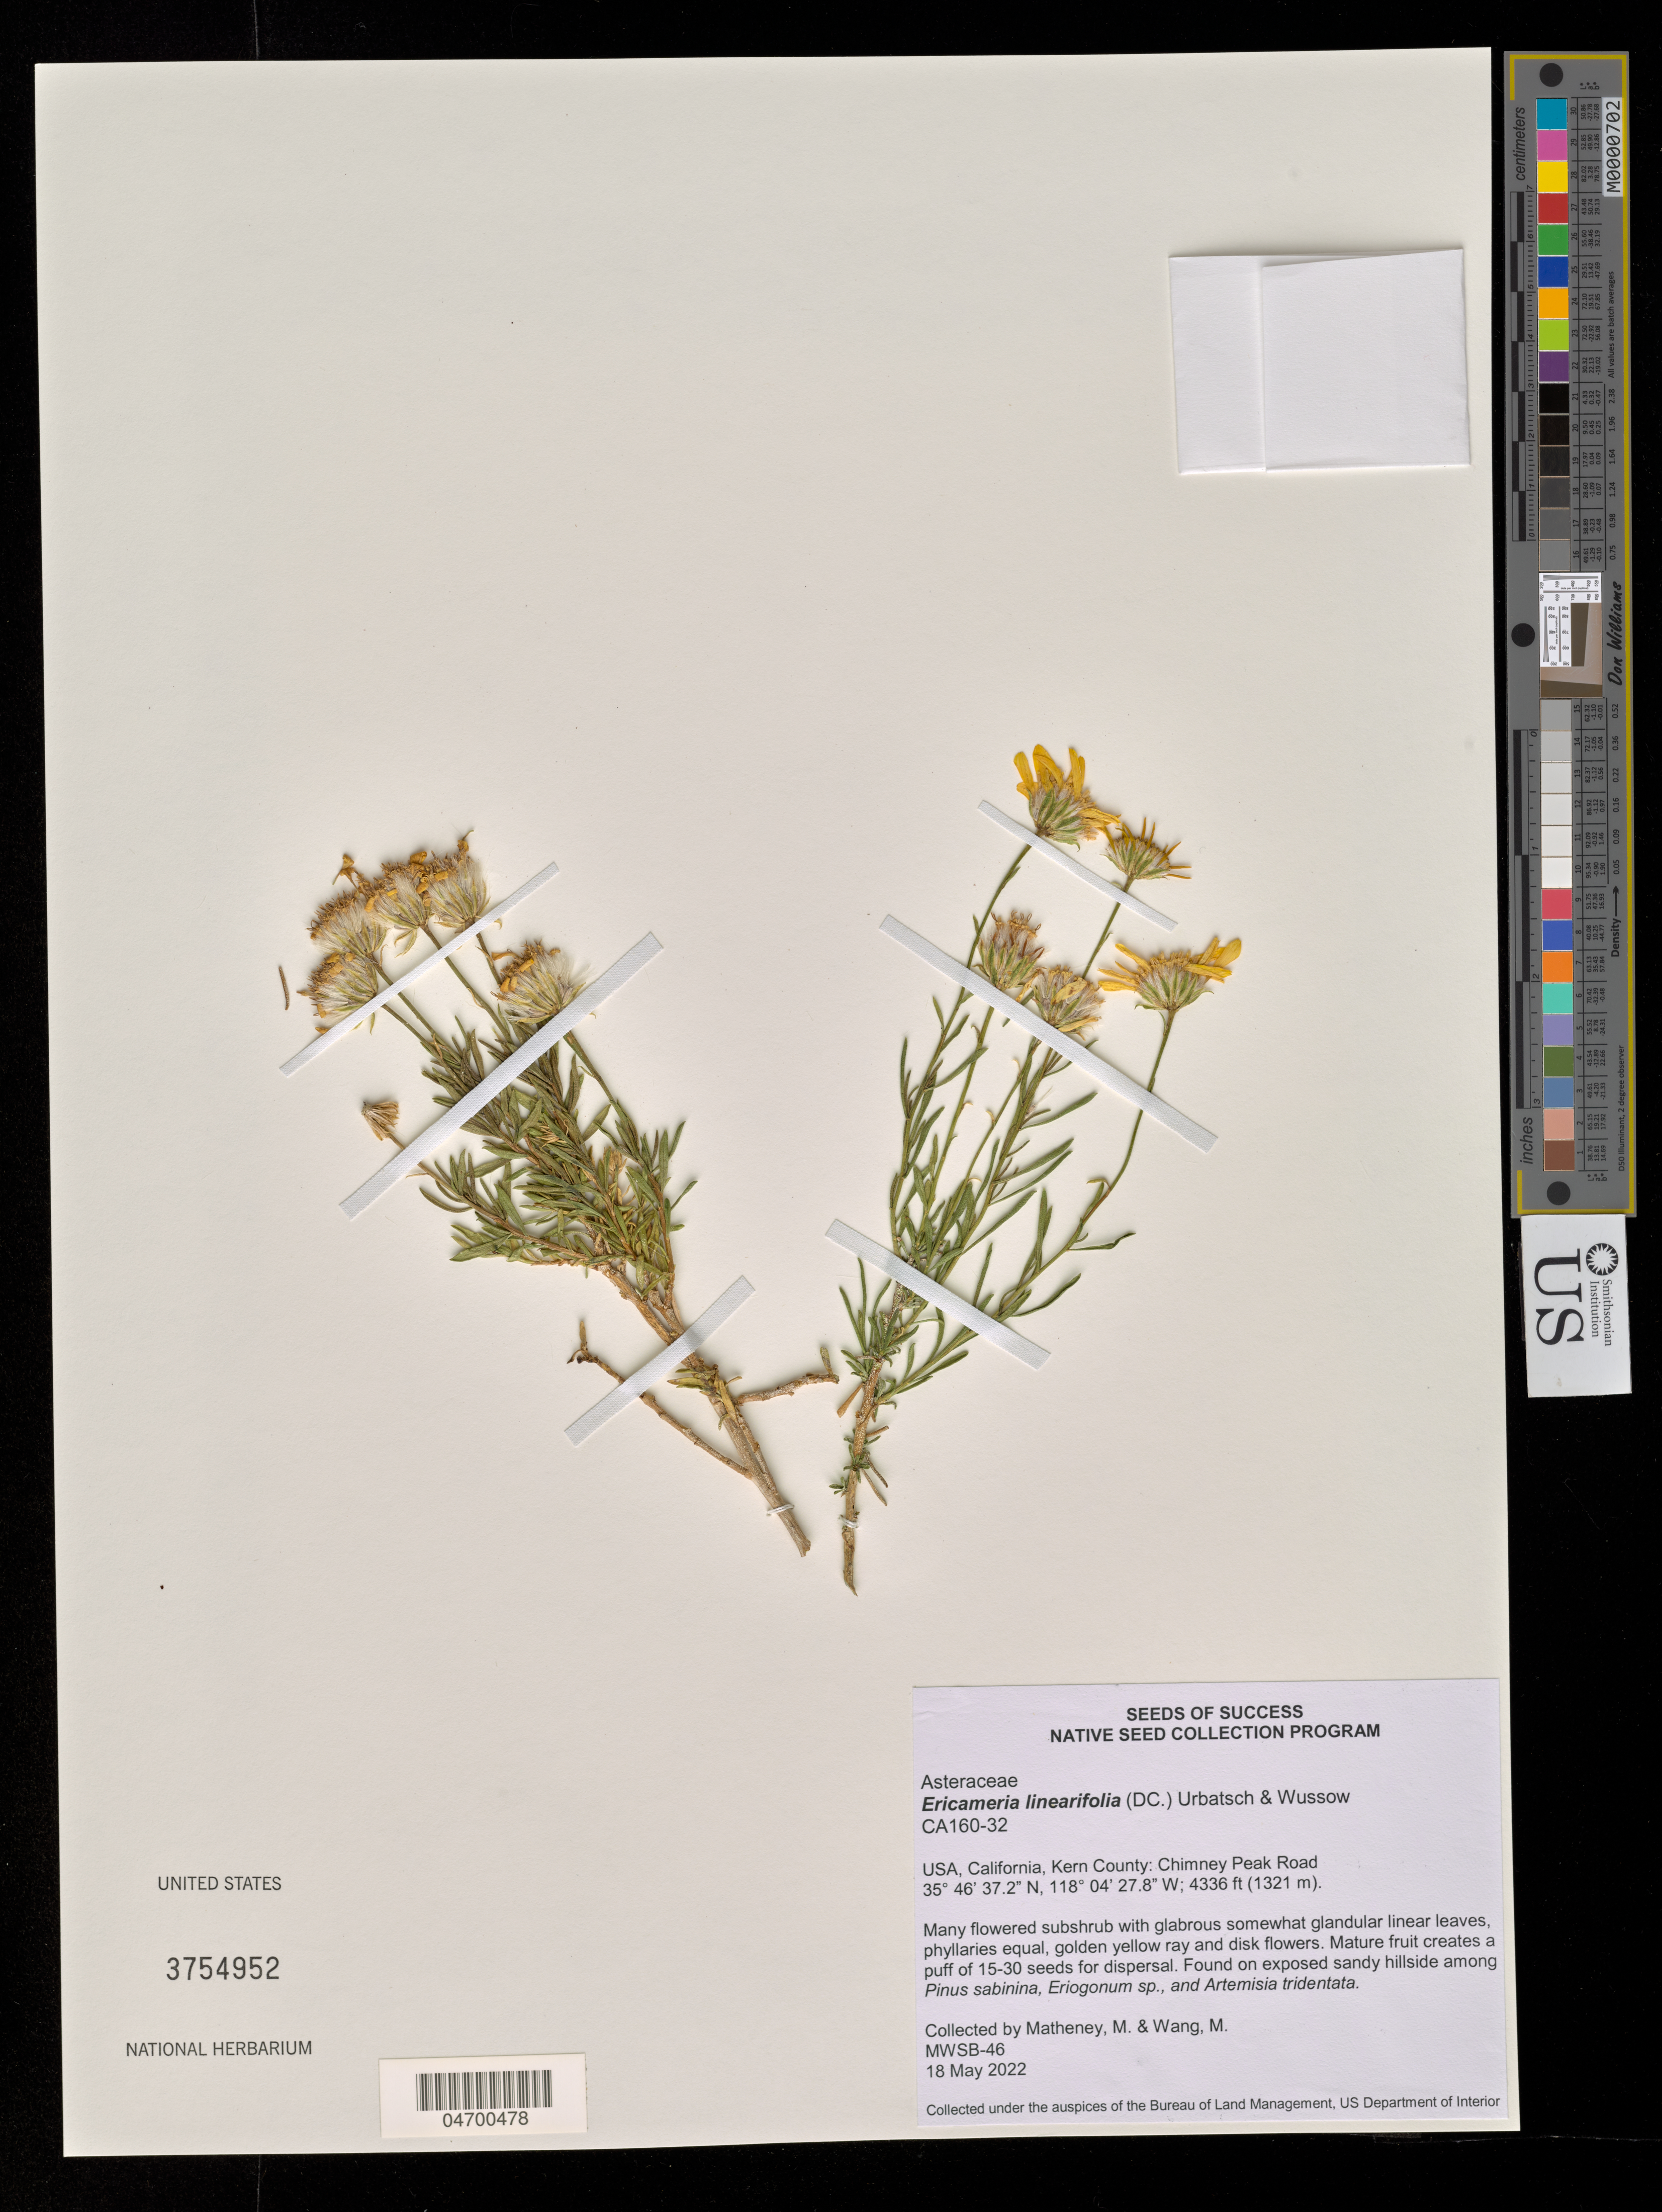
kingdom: Plantae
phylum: Tracheophyta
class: Magnoliopsida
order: Asterales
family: Asteraceae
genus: Ericameria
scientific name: Ericameria linearifolia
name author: (DC.) Urbatsch & Wussow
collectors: H. Collins & M. Wang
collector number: MWSB-46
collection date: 2022-05-18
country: United States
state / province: California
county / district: Kern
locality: Kern County: Chimney Peak Road.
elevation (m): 1322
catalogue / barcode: US 3754952